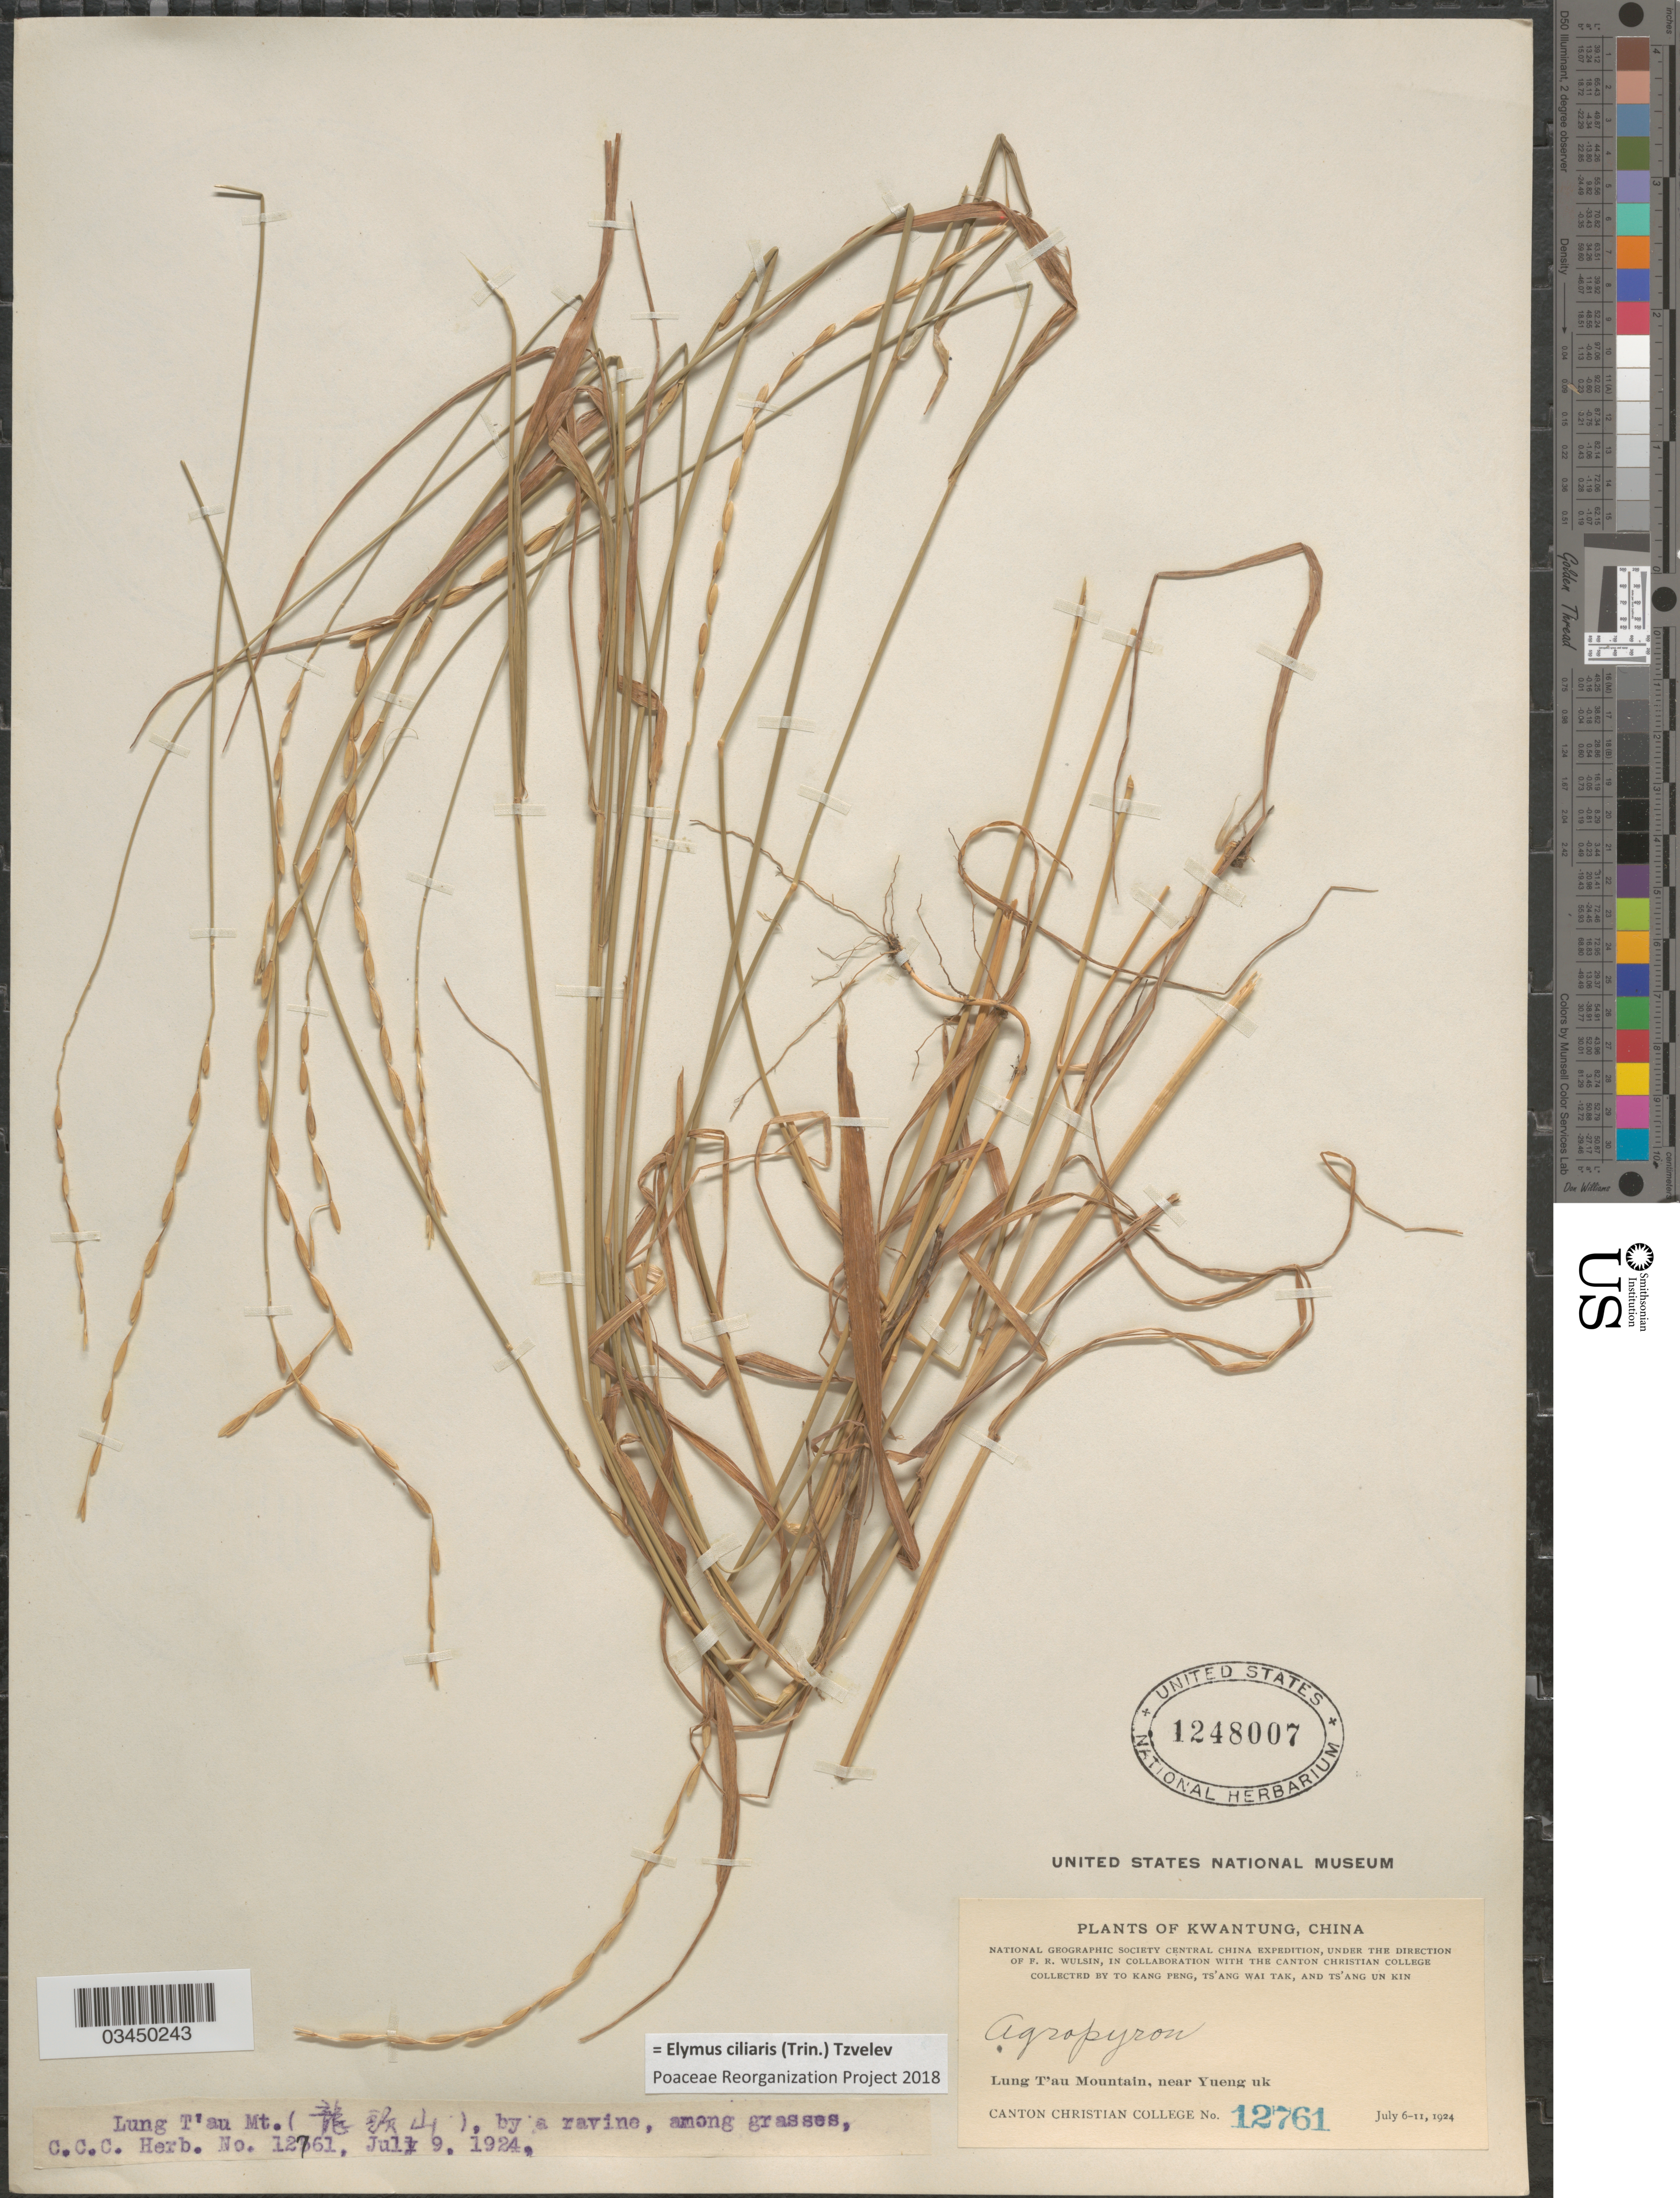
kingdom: Plantae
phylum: Tracheophyta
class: Liliopsida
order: Poales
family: Poaceae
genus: Elymus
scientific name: Elymus ciliaris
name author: (Trin.) Tzvelev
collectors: T. K. Peng, W. T. Tsang & Ts' Ang Un Kin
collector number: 12761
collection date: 1924-07-09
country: China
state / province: Guangdong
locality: Kwantung. National Geographic Society Central China Expedition. Lung T'au Mountain, near Yueng uk.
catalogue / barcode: US 1248007